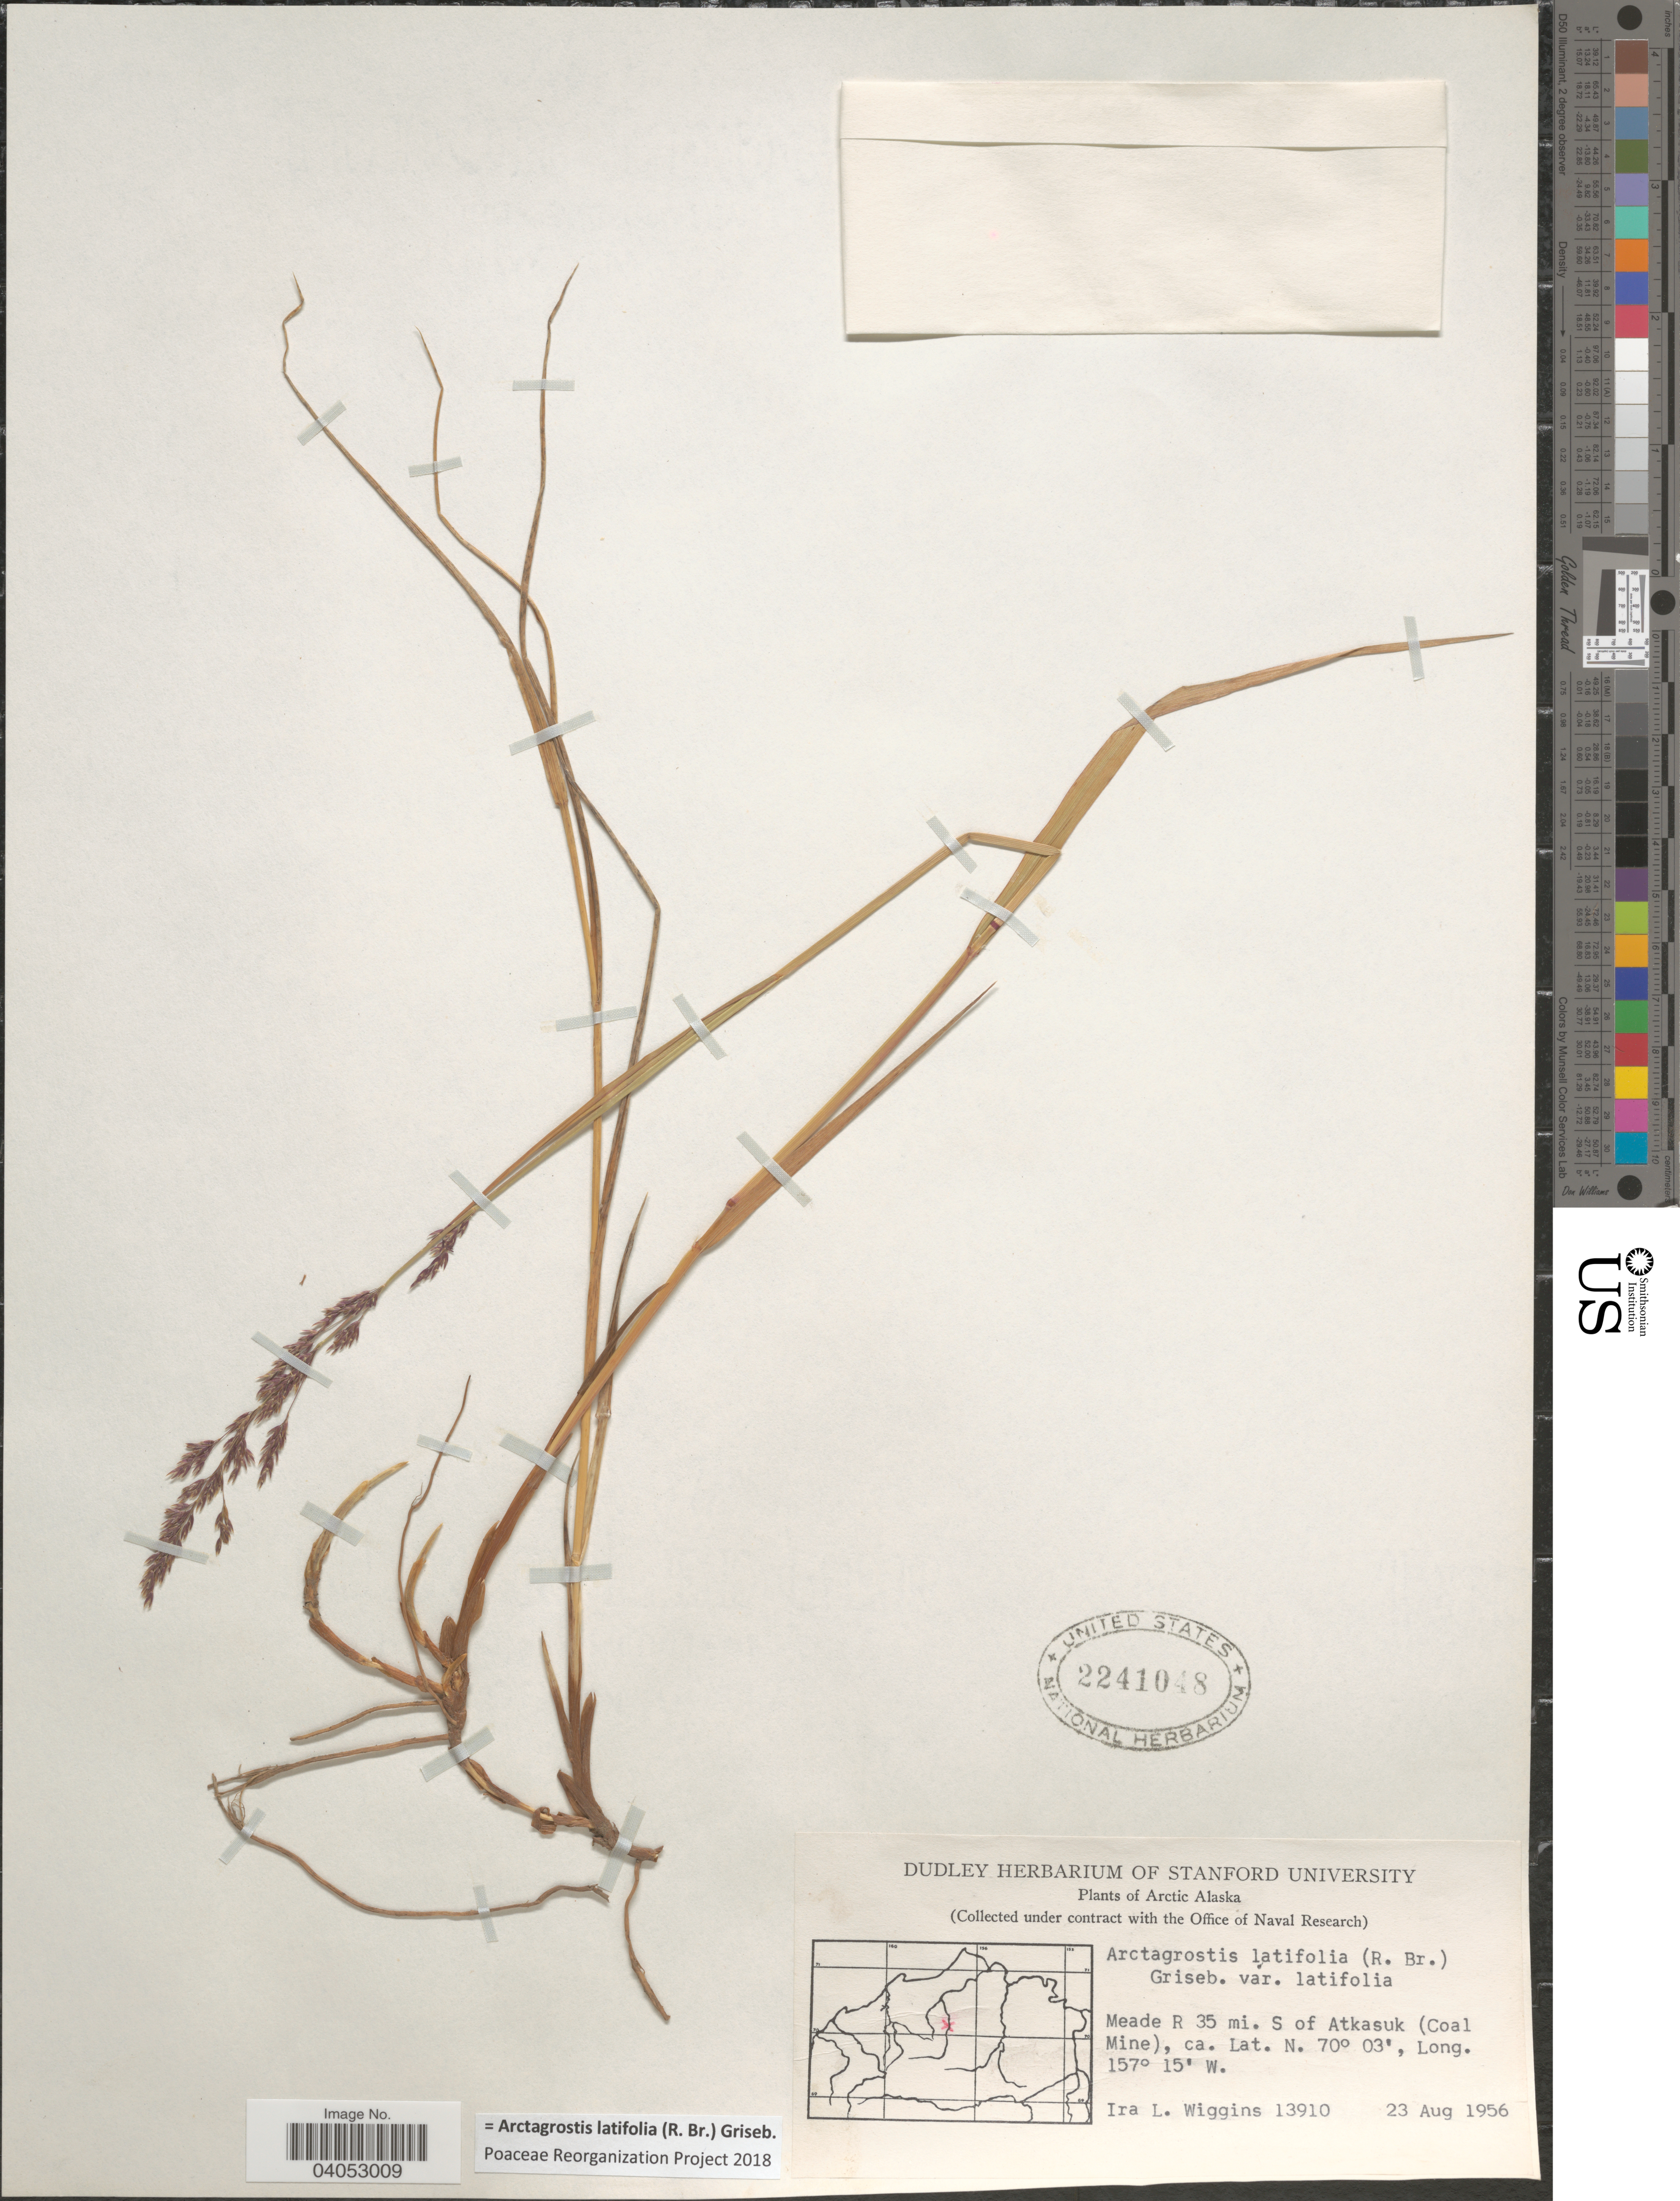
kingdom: Plantae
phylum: Tracheophyta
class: Liliopsida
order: Poales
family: Poaceae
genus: Arctagrostis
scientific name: Arctagrostis latifolia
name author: (R. Br.) Griseb.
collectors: I. L. Wiggins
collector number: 13910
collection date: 1956-08-23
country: United States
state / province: Alaska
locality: Arctic Alaska. Meade R 35 mi. S of Atkasuk (Coal Mine).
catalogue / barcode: US 2241048